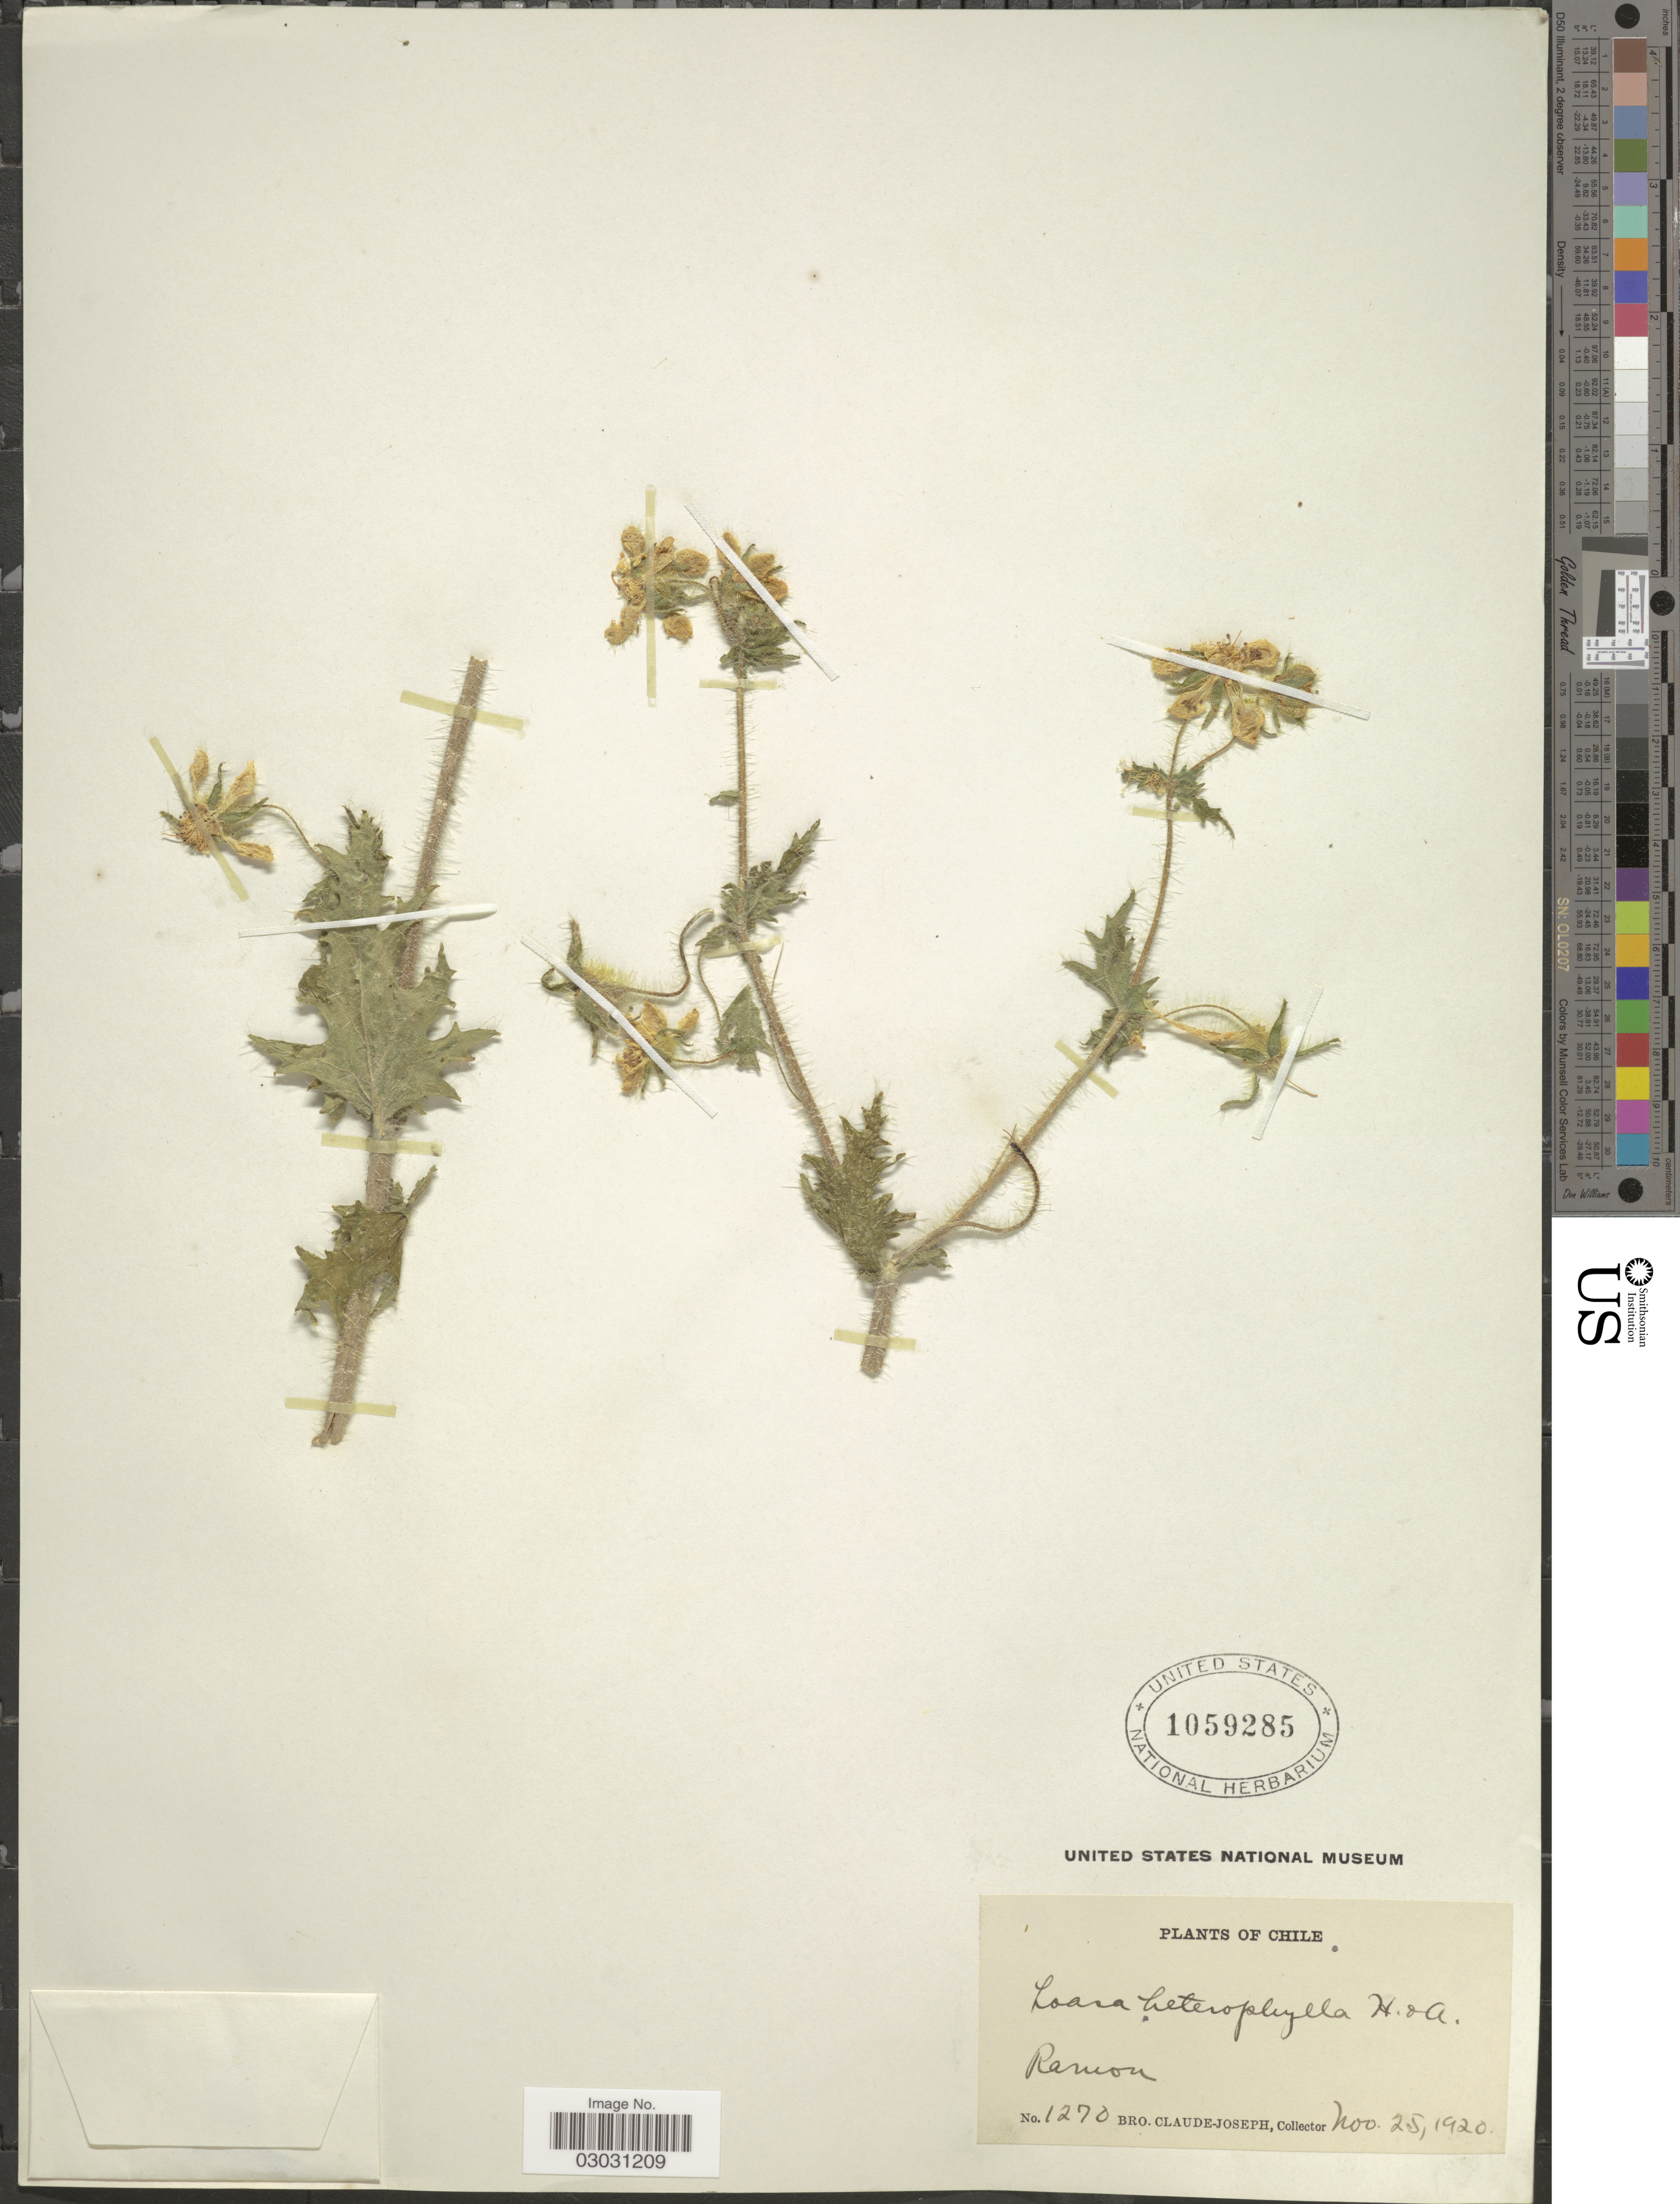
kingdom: Plantae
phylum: Tracheophyta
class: Magnoliopsida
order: Cornales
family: Loasaceae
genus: Loasa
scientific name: Loasa heterophylla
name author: Hook. & Arn.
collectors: Bro. Claude-Joseph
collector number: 1270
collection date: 1920-11-25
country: Chile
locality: Ramon.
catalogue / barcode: US 1059285